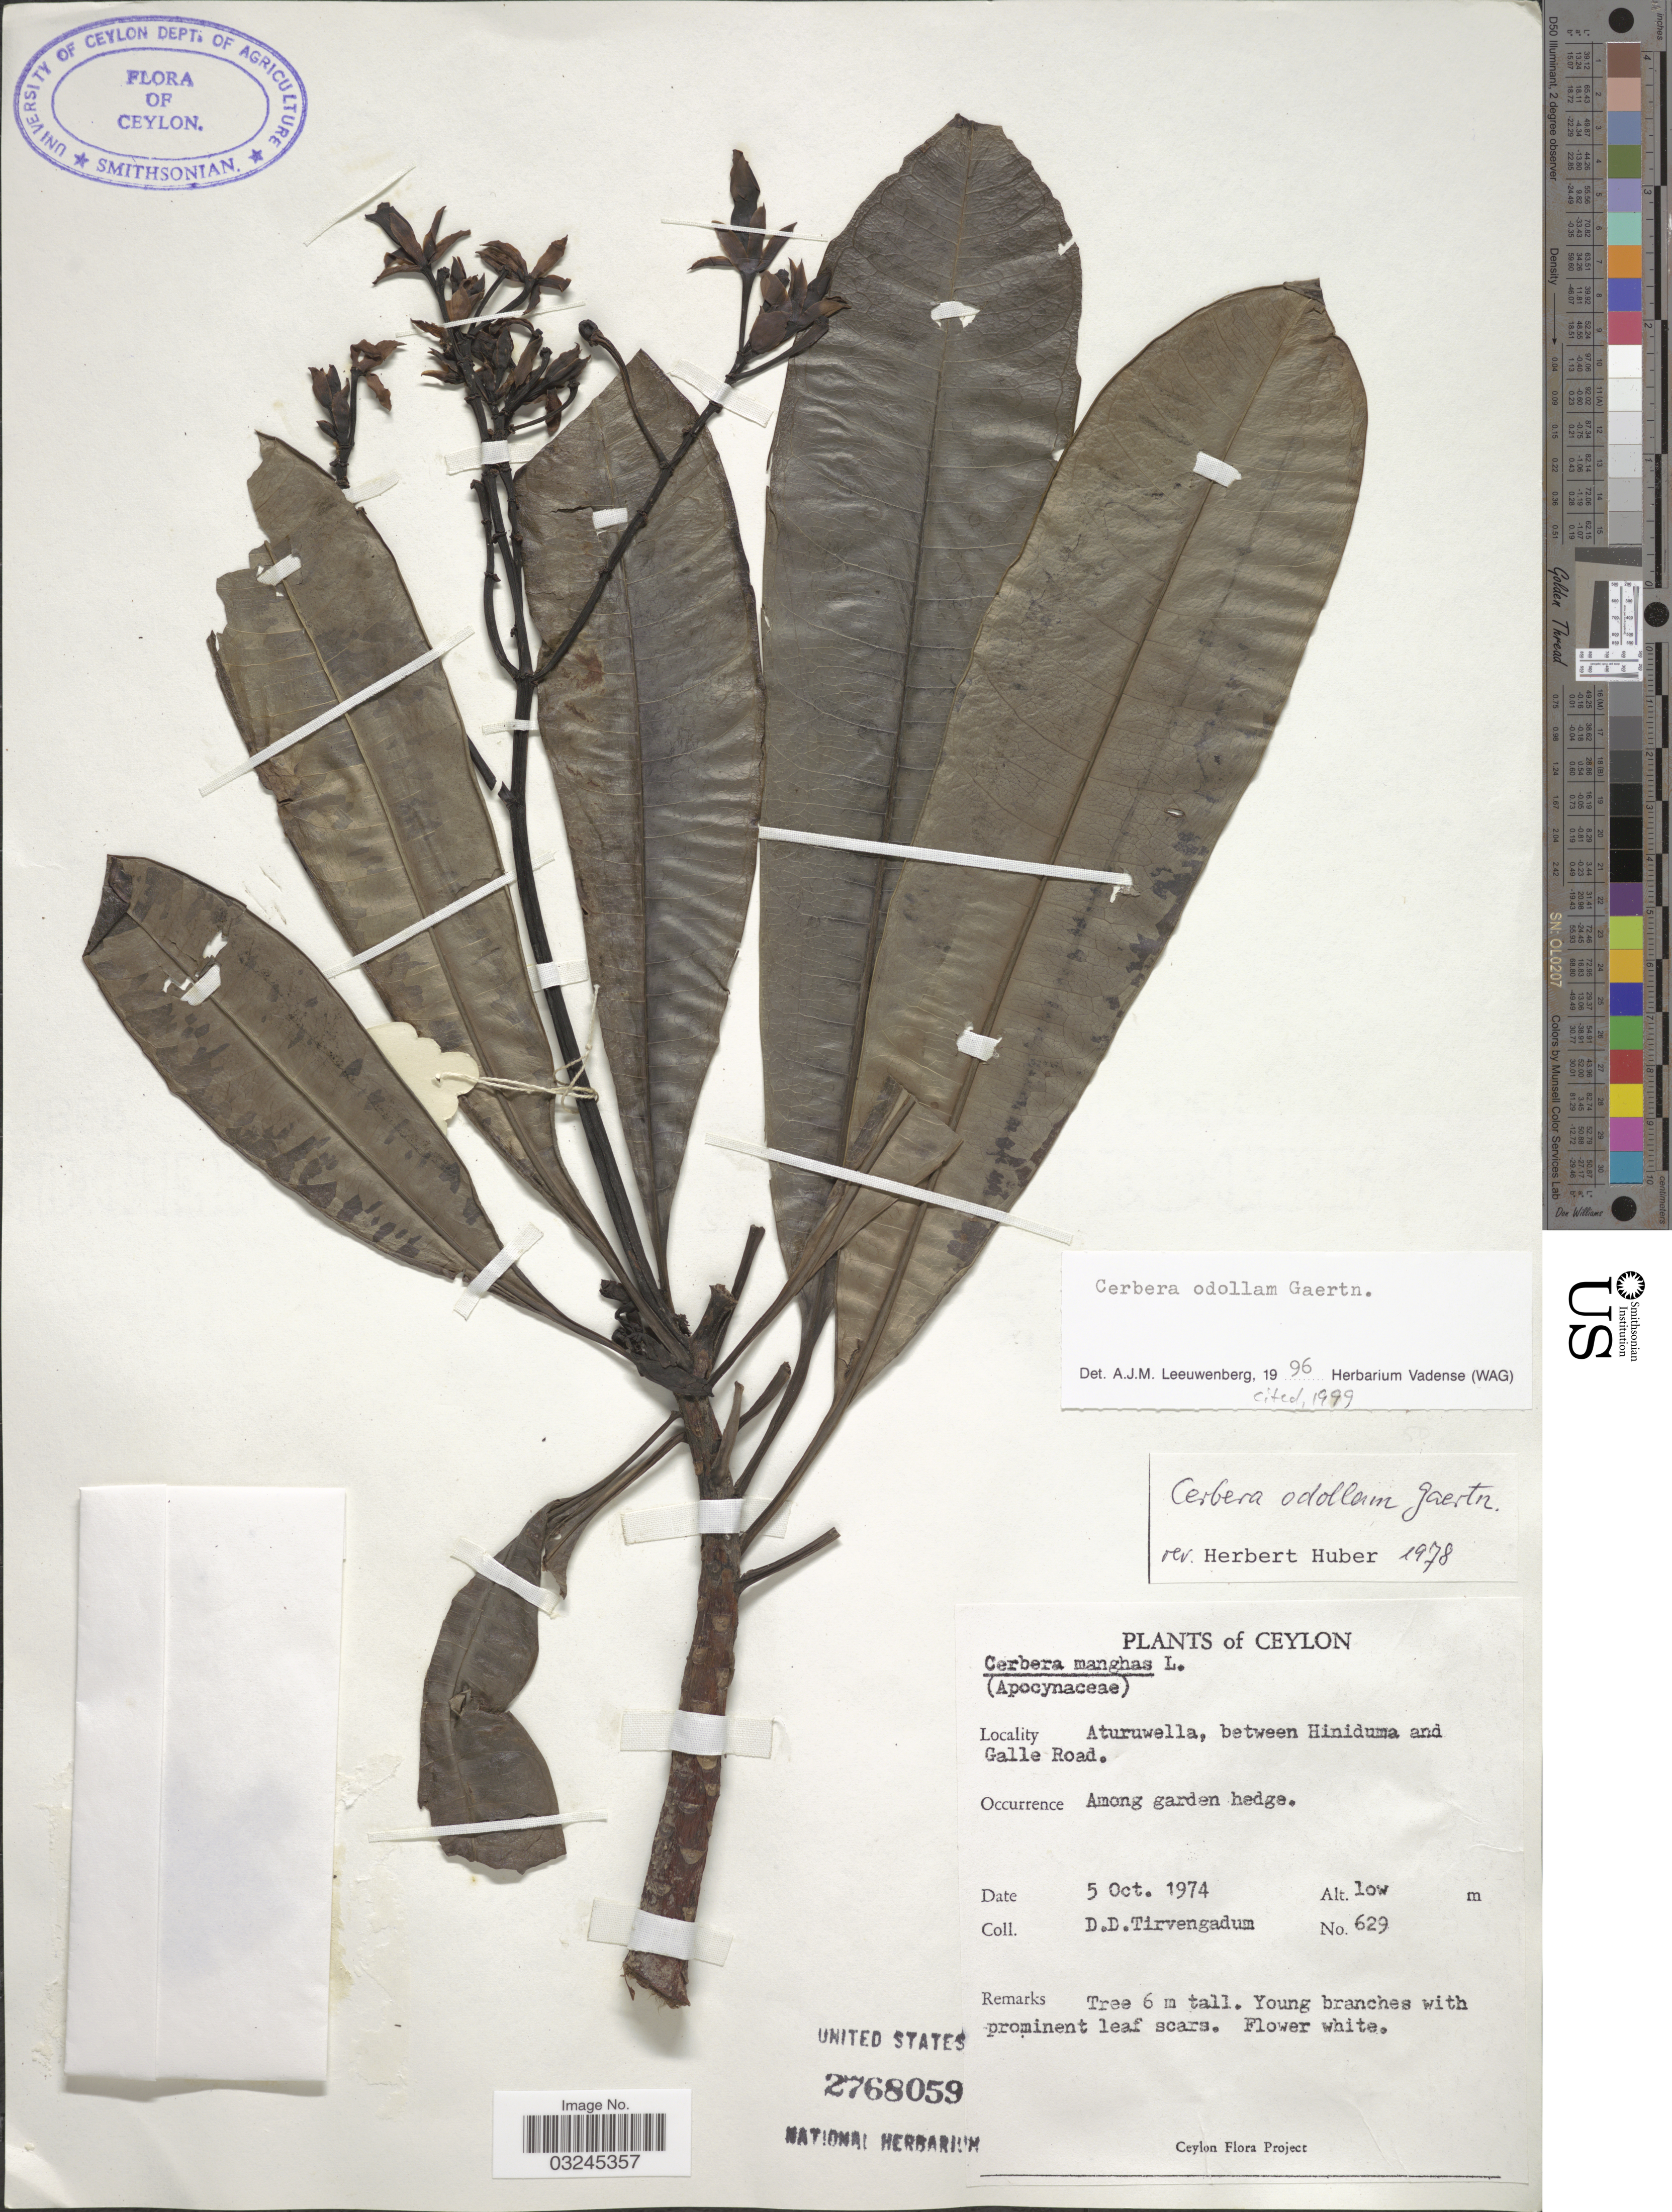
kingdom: Plantae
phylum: Tracheophyta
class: Magnoliopsida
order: Gentianales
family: Apocynaceae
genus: Cerbera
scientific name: Cerbera odollam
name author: Gaertn.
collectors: D. Tirvengadum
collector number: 629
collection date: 1974-10-05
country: Sri Lanka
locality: Ceylon. Aturuwella, between Hiniduma and Galle Road.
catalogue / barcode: US 2768059